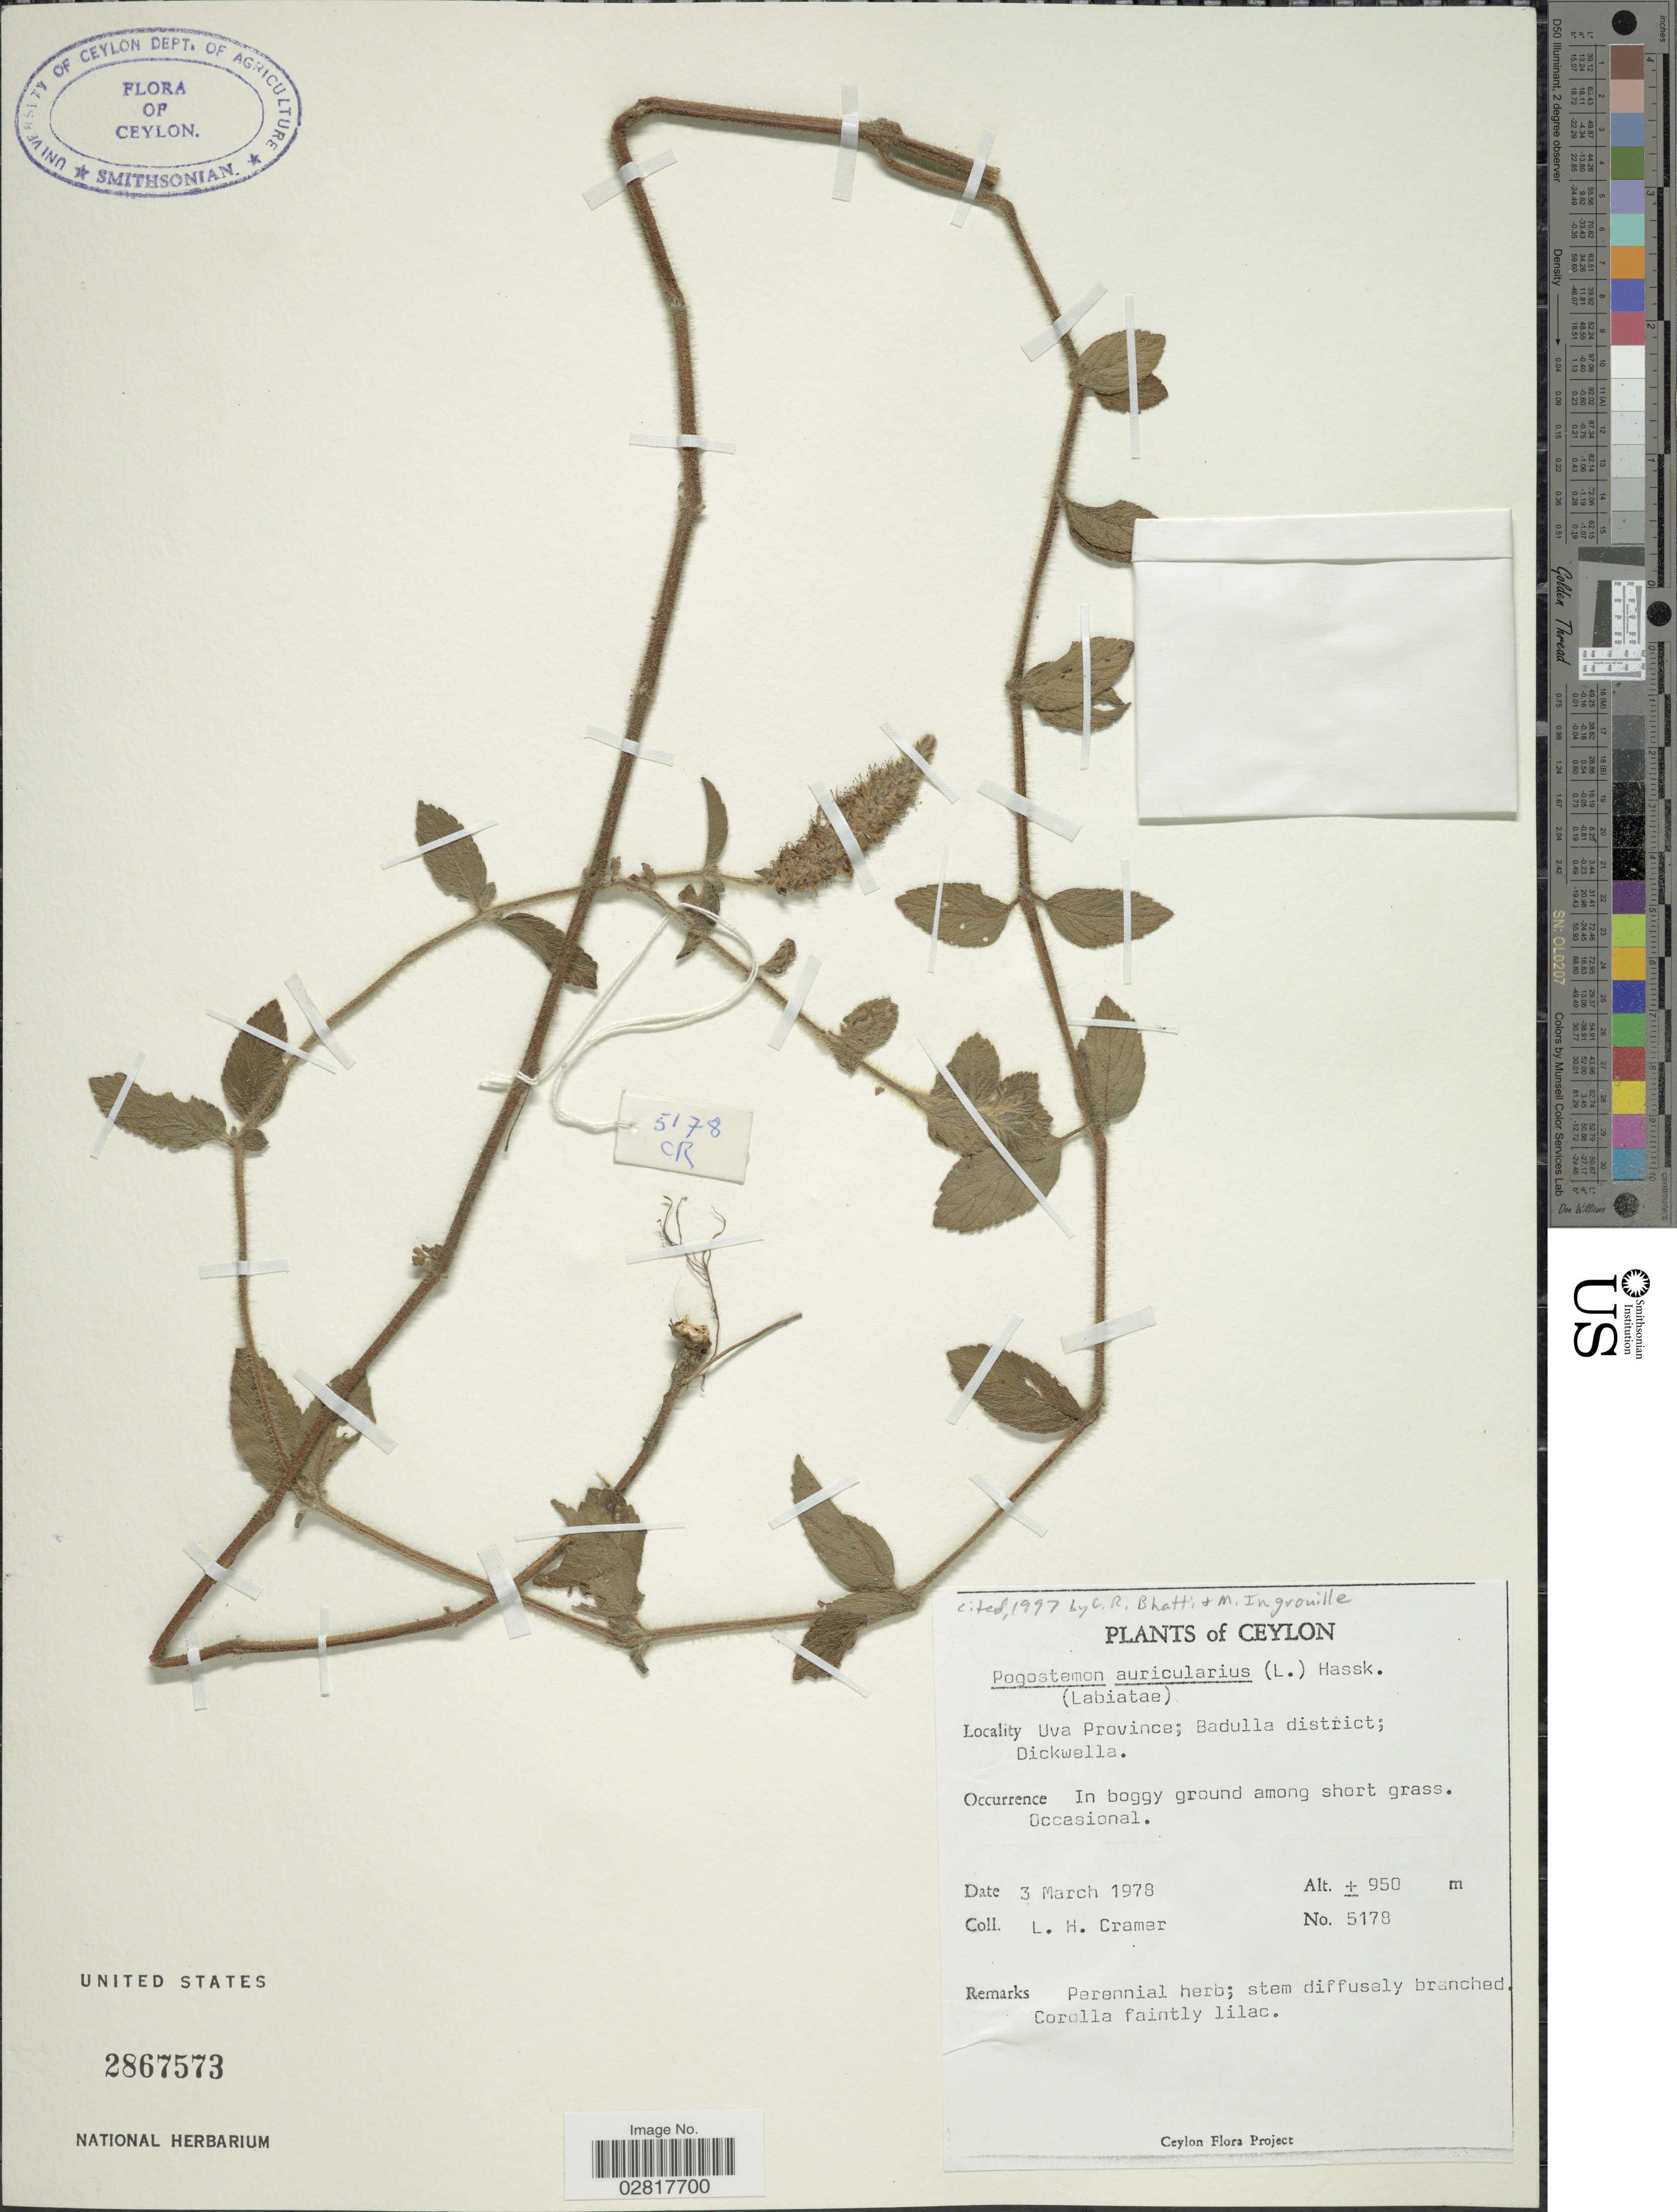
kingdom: Plantae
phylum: Tracheophyta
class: Magnoliopsida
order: Lamiales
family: Lamiaceae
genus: Pogostemon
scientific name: Pogostemon auricularius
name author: (L.) Hassk.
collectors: L. H. Cramer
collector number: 5178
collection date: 1978-03-03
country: Sri Lanka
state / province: Uva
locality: Ceylon. Badulla district; Dickwella.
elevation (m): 950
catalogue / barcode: US 2867573